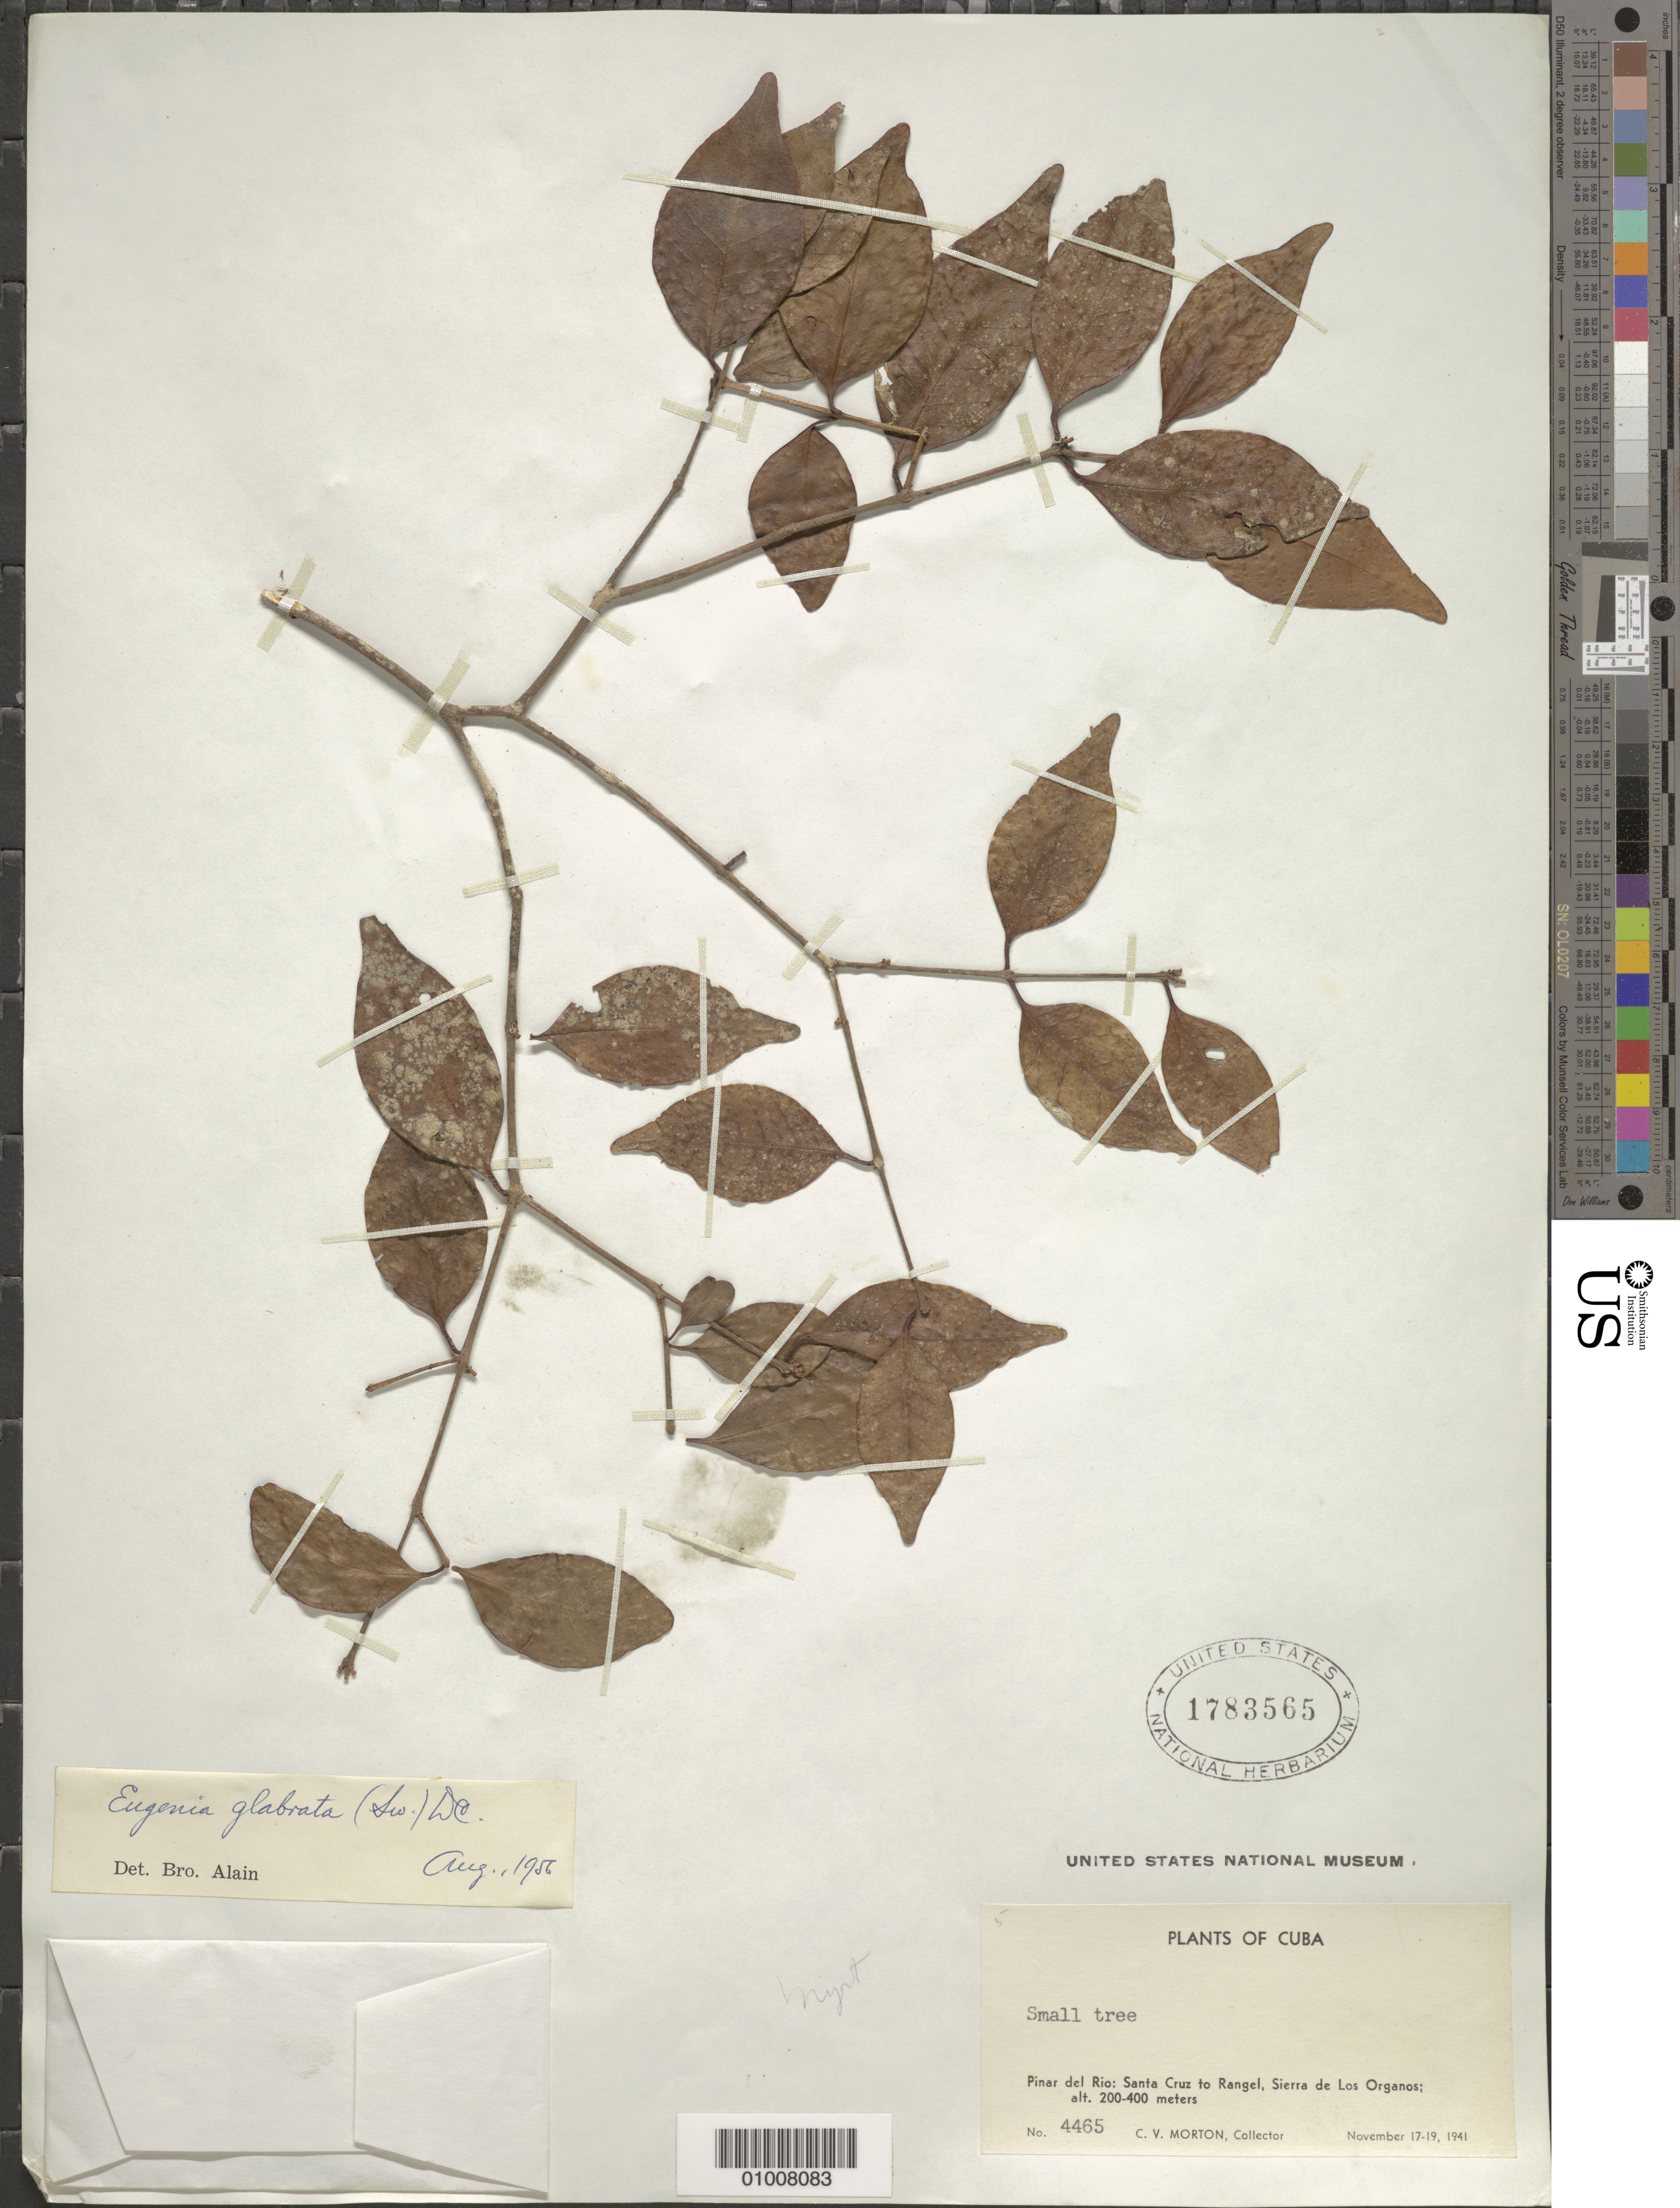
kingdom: Plantae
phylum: Tracheophyta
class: Magnoliopsida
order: Myrtales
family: Myrtaceae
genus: Eugenia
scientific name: Eugenia glabrata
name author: (Sw.) DC.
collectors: C. V. Morton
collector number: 4465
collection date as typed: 17 Nov 1941 to 19 Nov 1941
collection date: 1941-11-17/1941-11-19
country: Cuba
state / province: Pinar del Rio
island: Cuba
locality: Santa Cruz to Rangel, Sierra de Los Organos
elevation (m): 200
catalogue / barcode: US 1783565